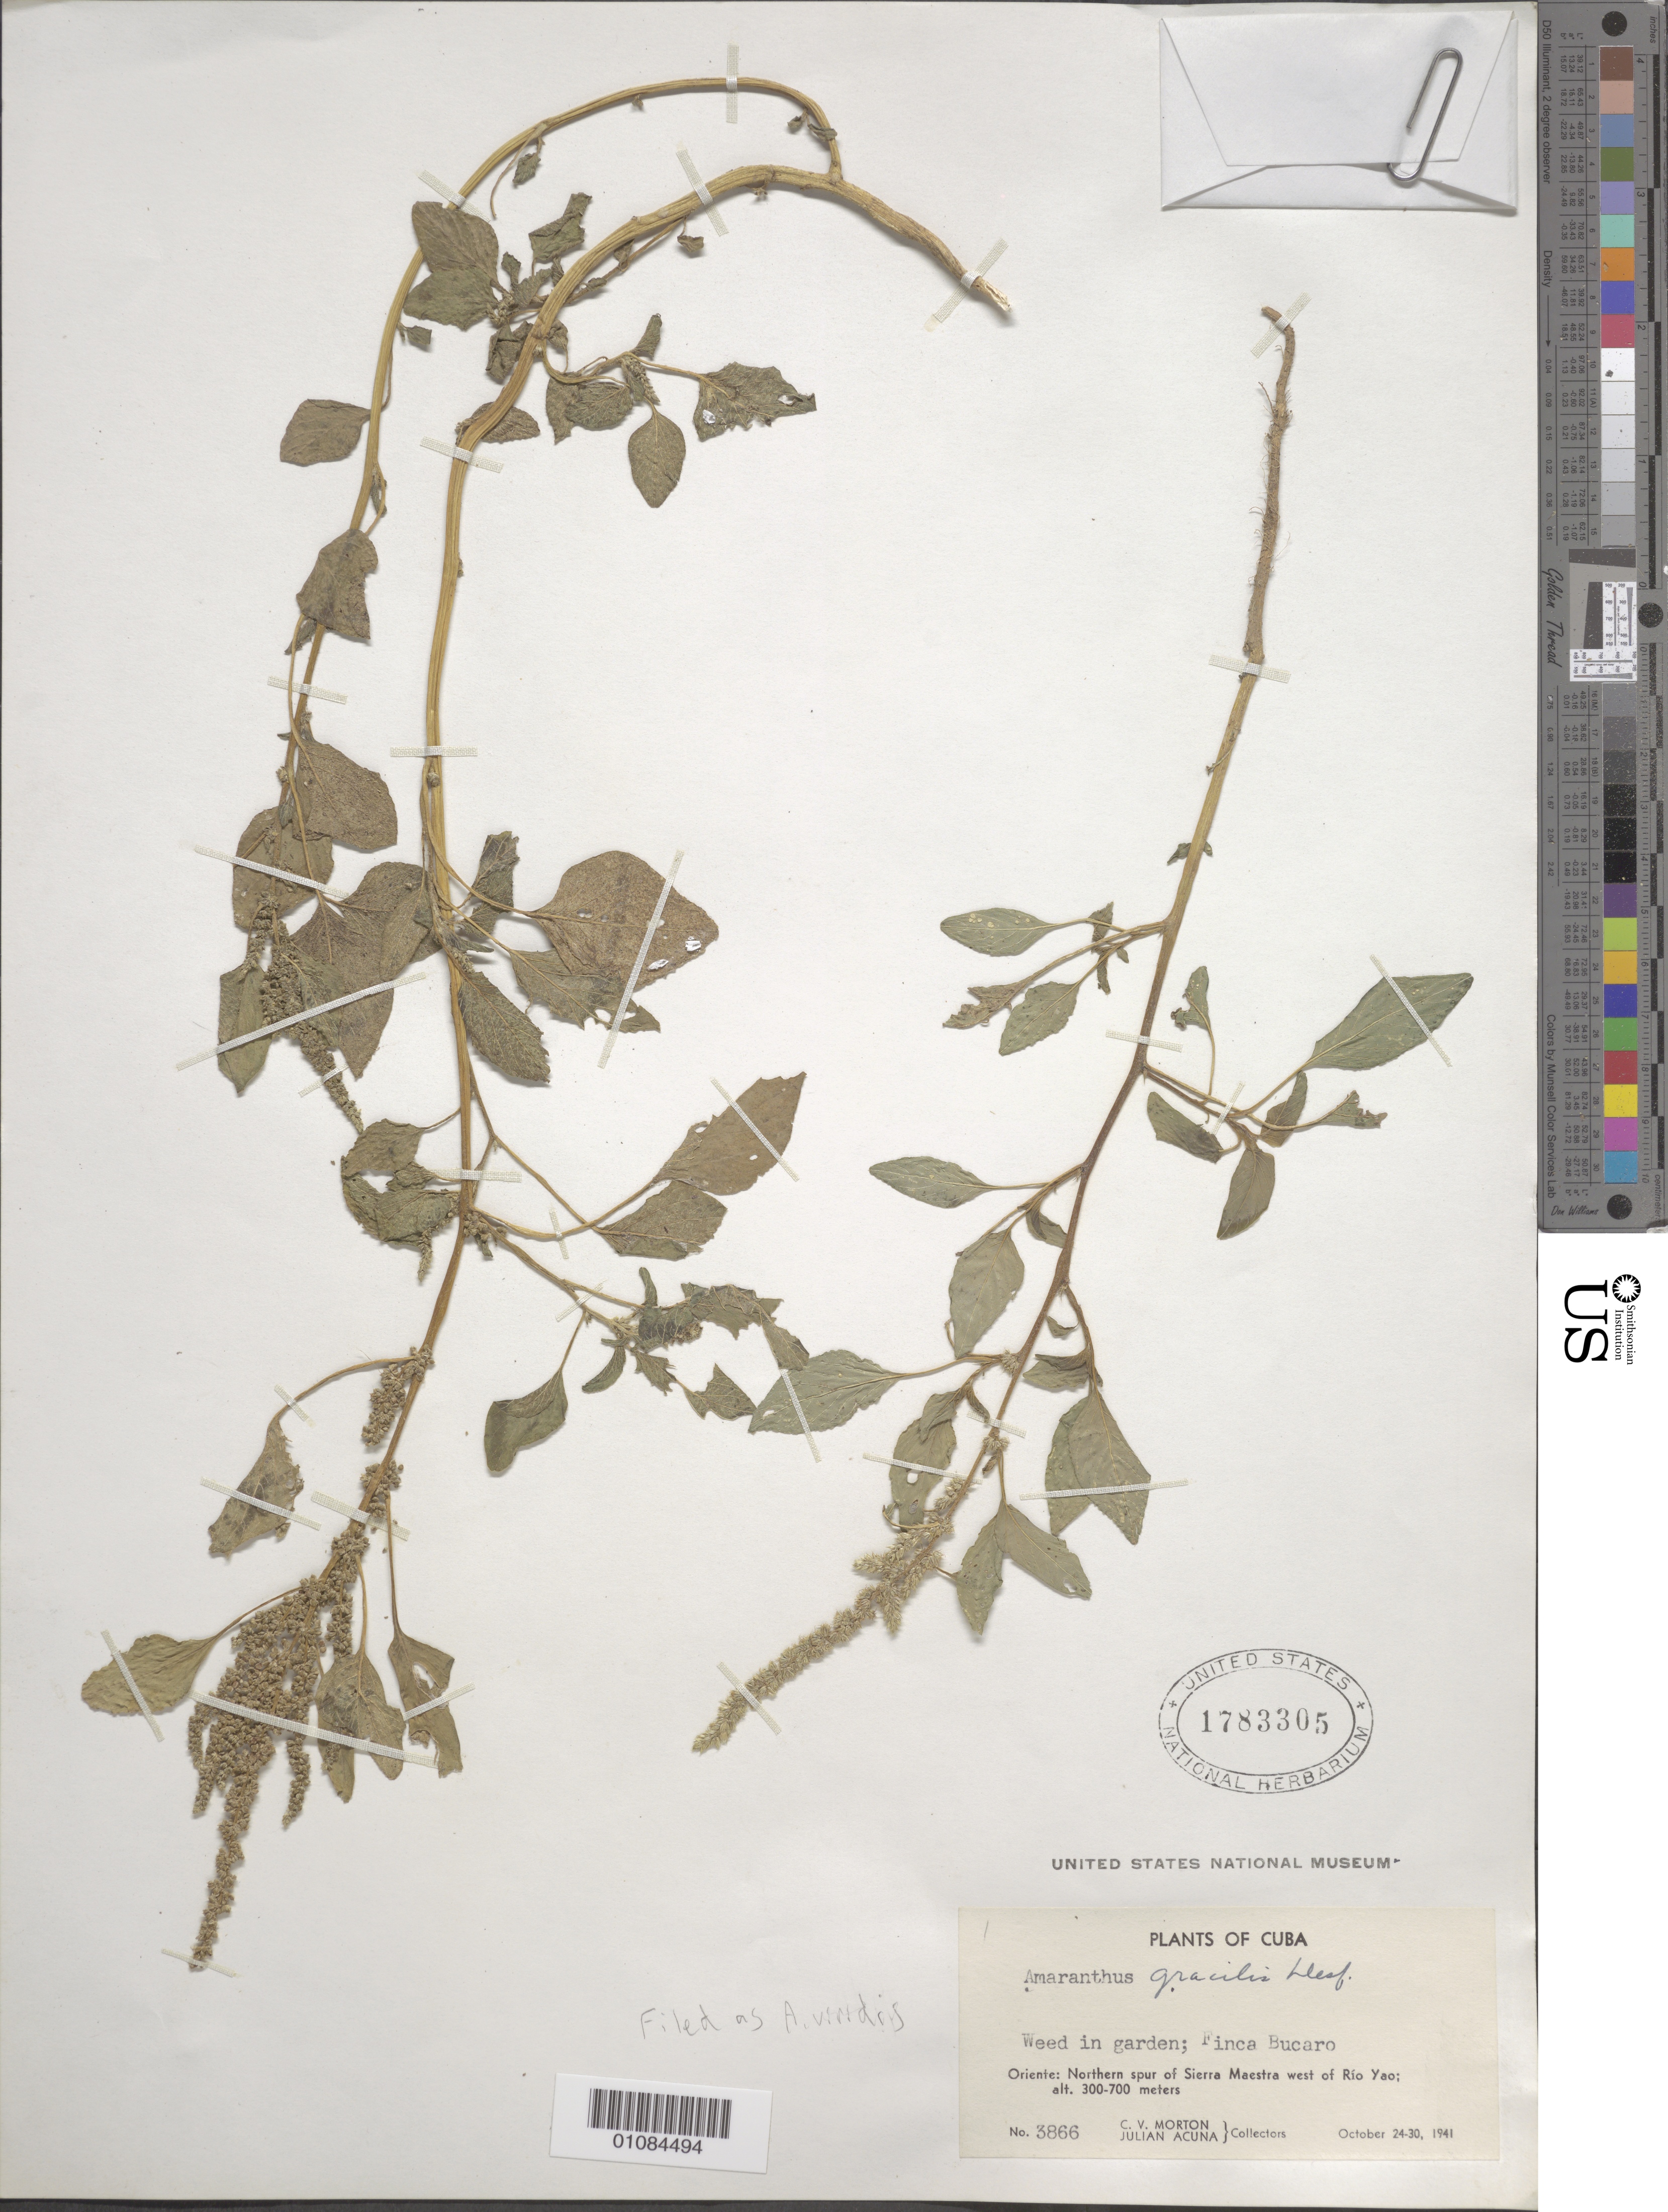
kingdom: Plantae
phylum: Tracheophyta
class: Magnoliopsida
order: Caryophyllales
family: Amaranthaceae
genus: Amaranthus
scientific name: Amaranthus viridis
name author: L.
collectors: C. V. Morton & J. Acuña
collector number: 3866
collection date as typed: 24 Oct 1941 to 30 Oct 1941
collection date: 1941-10-24/1941-10-30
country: Cuba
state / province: Camagüey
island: Cuba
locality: Oriente: N spur of Sierra Maestra W of Rio Yao; Finca Bucaro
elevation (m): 300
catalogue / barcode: US 1783305